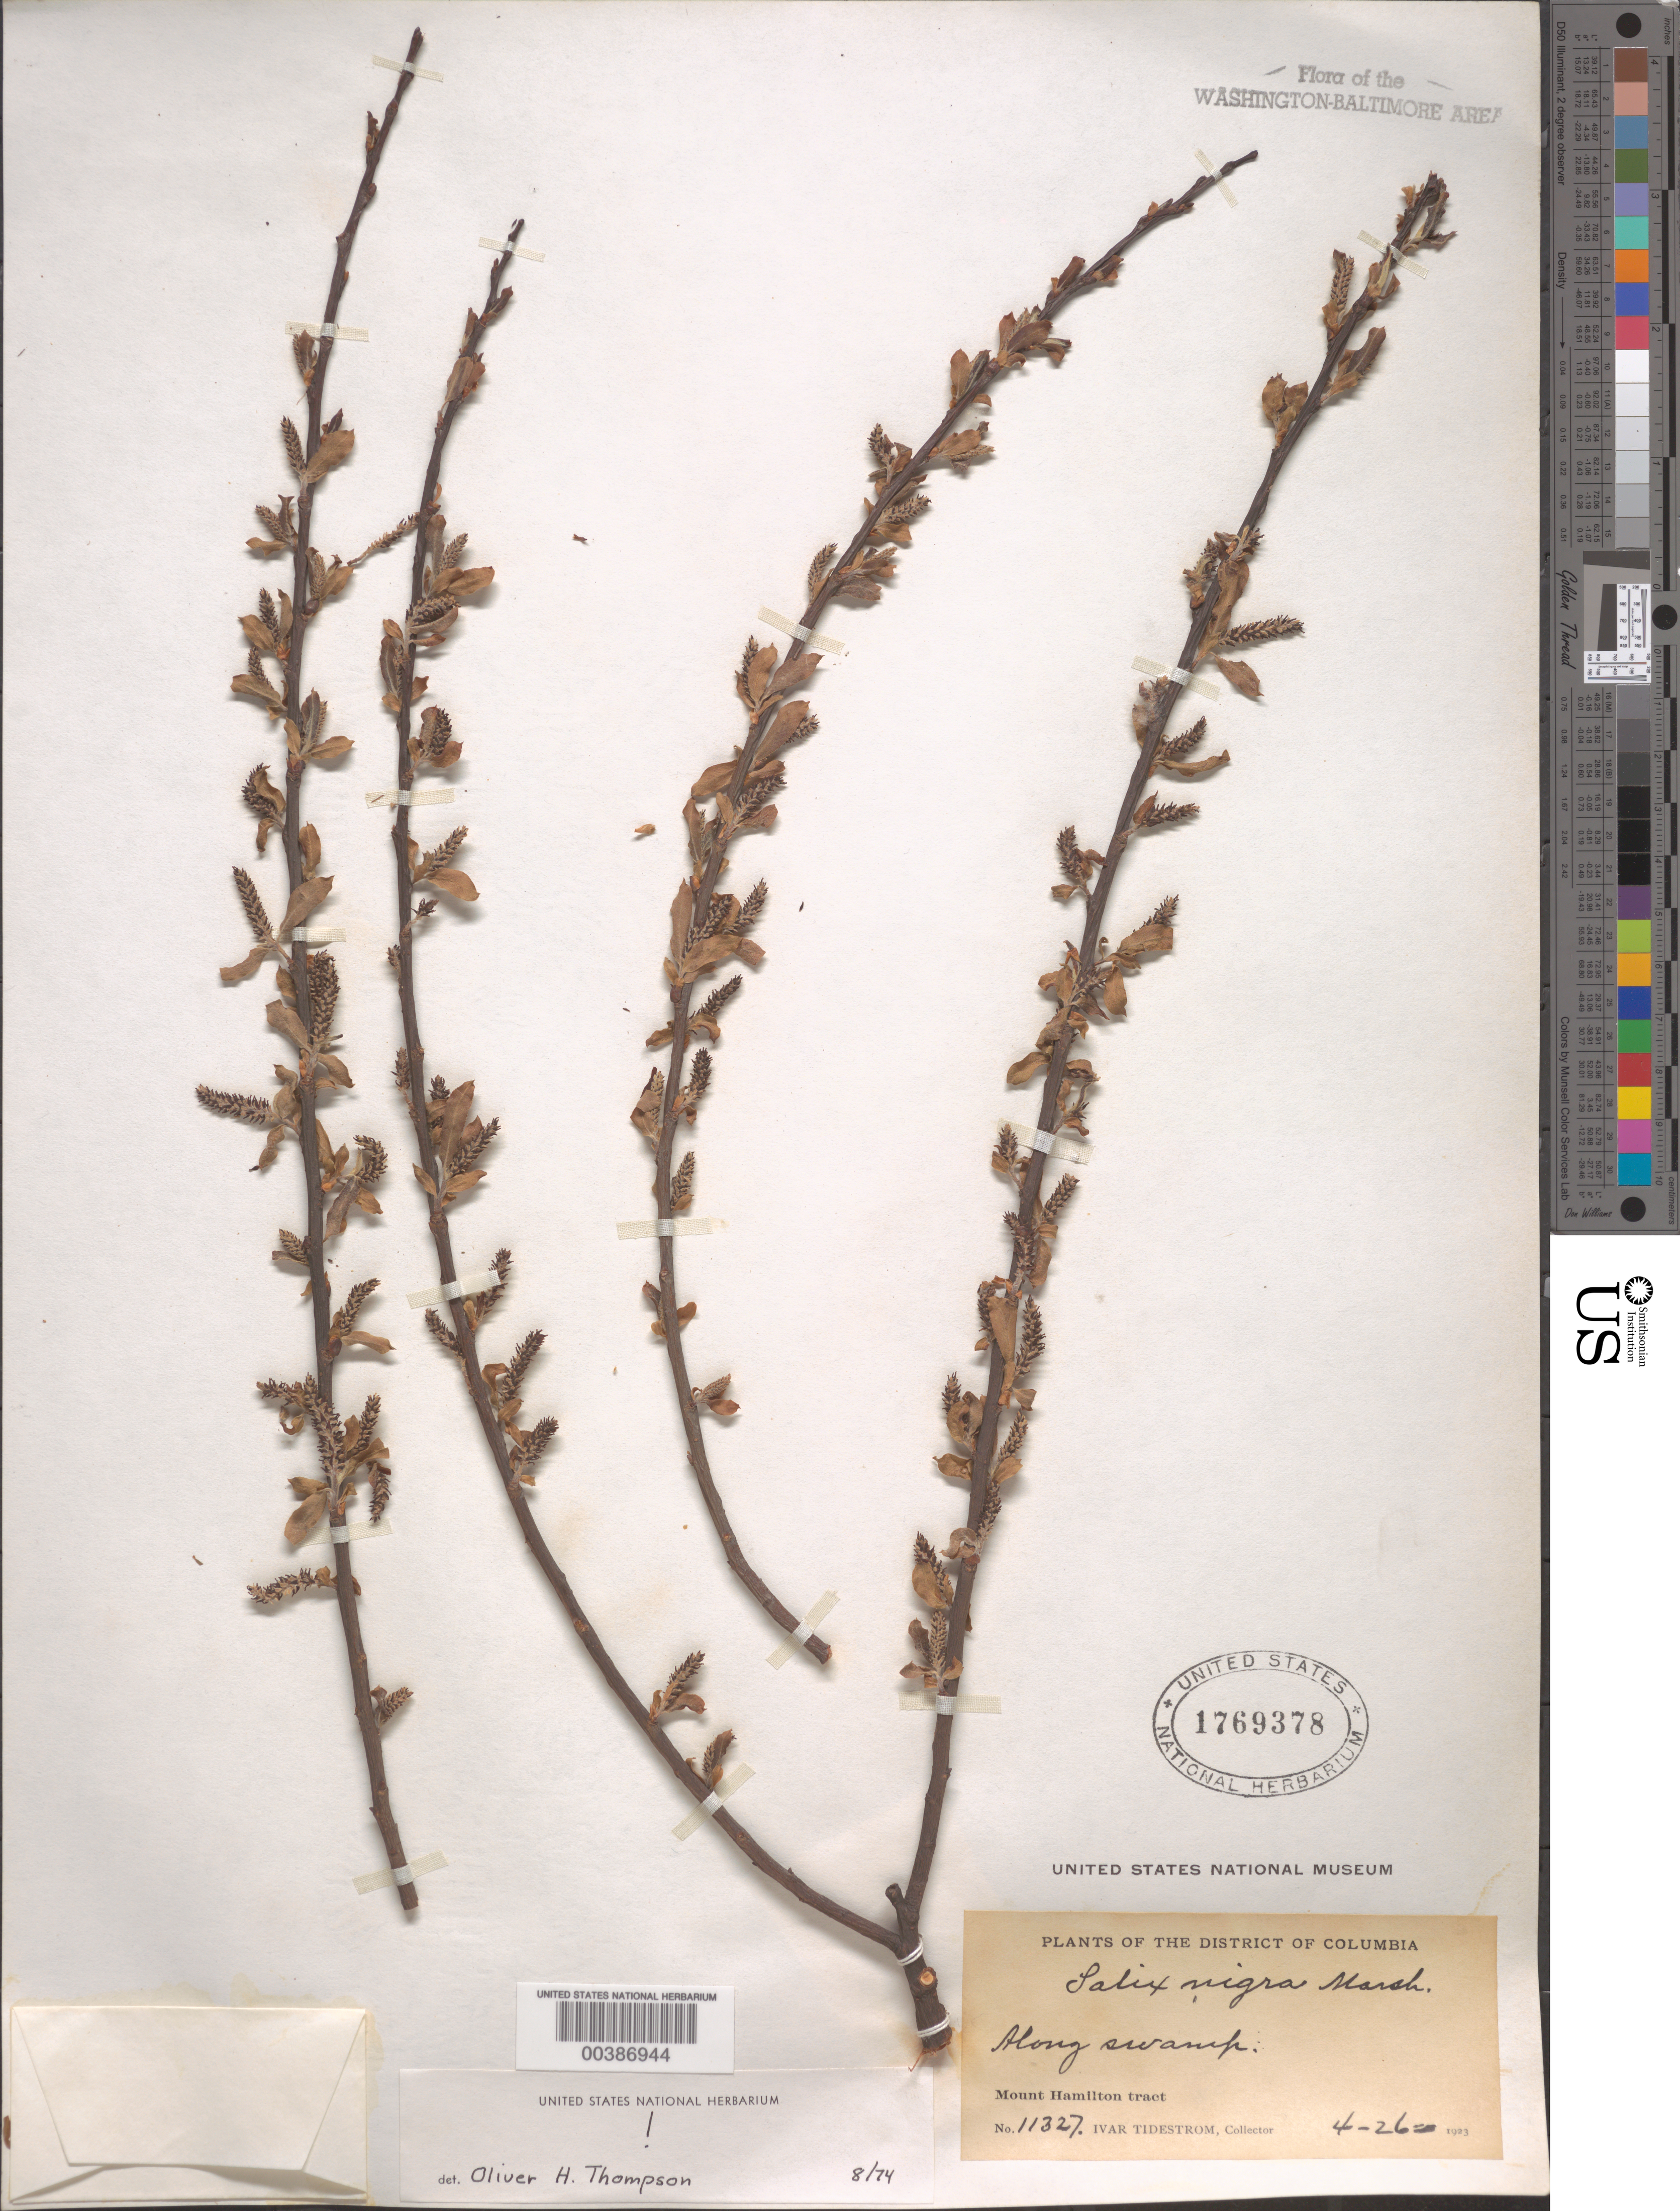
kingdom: Plantae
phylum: Tracheophyta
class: Magnoliopsida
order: Malpighiales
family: Salicaceae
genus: Salix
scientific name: Salix nigra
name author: Marshall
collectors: I. F. Tidestrom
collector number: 11327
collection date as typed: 26 Apr 1923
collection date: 1923-04-26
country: United States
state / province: District of Columbia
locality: Mount Hamilton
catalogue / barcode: US 1769378